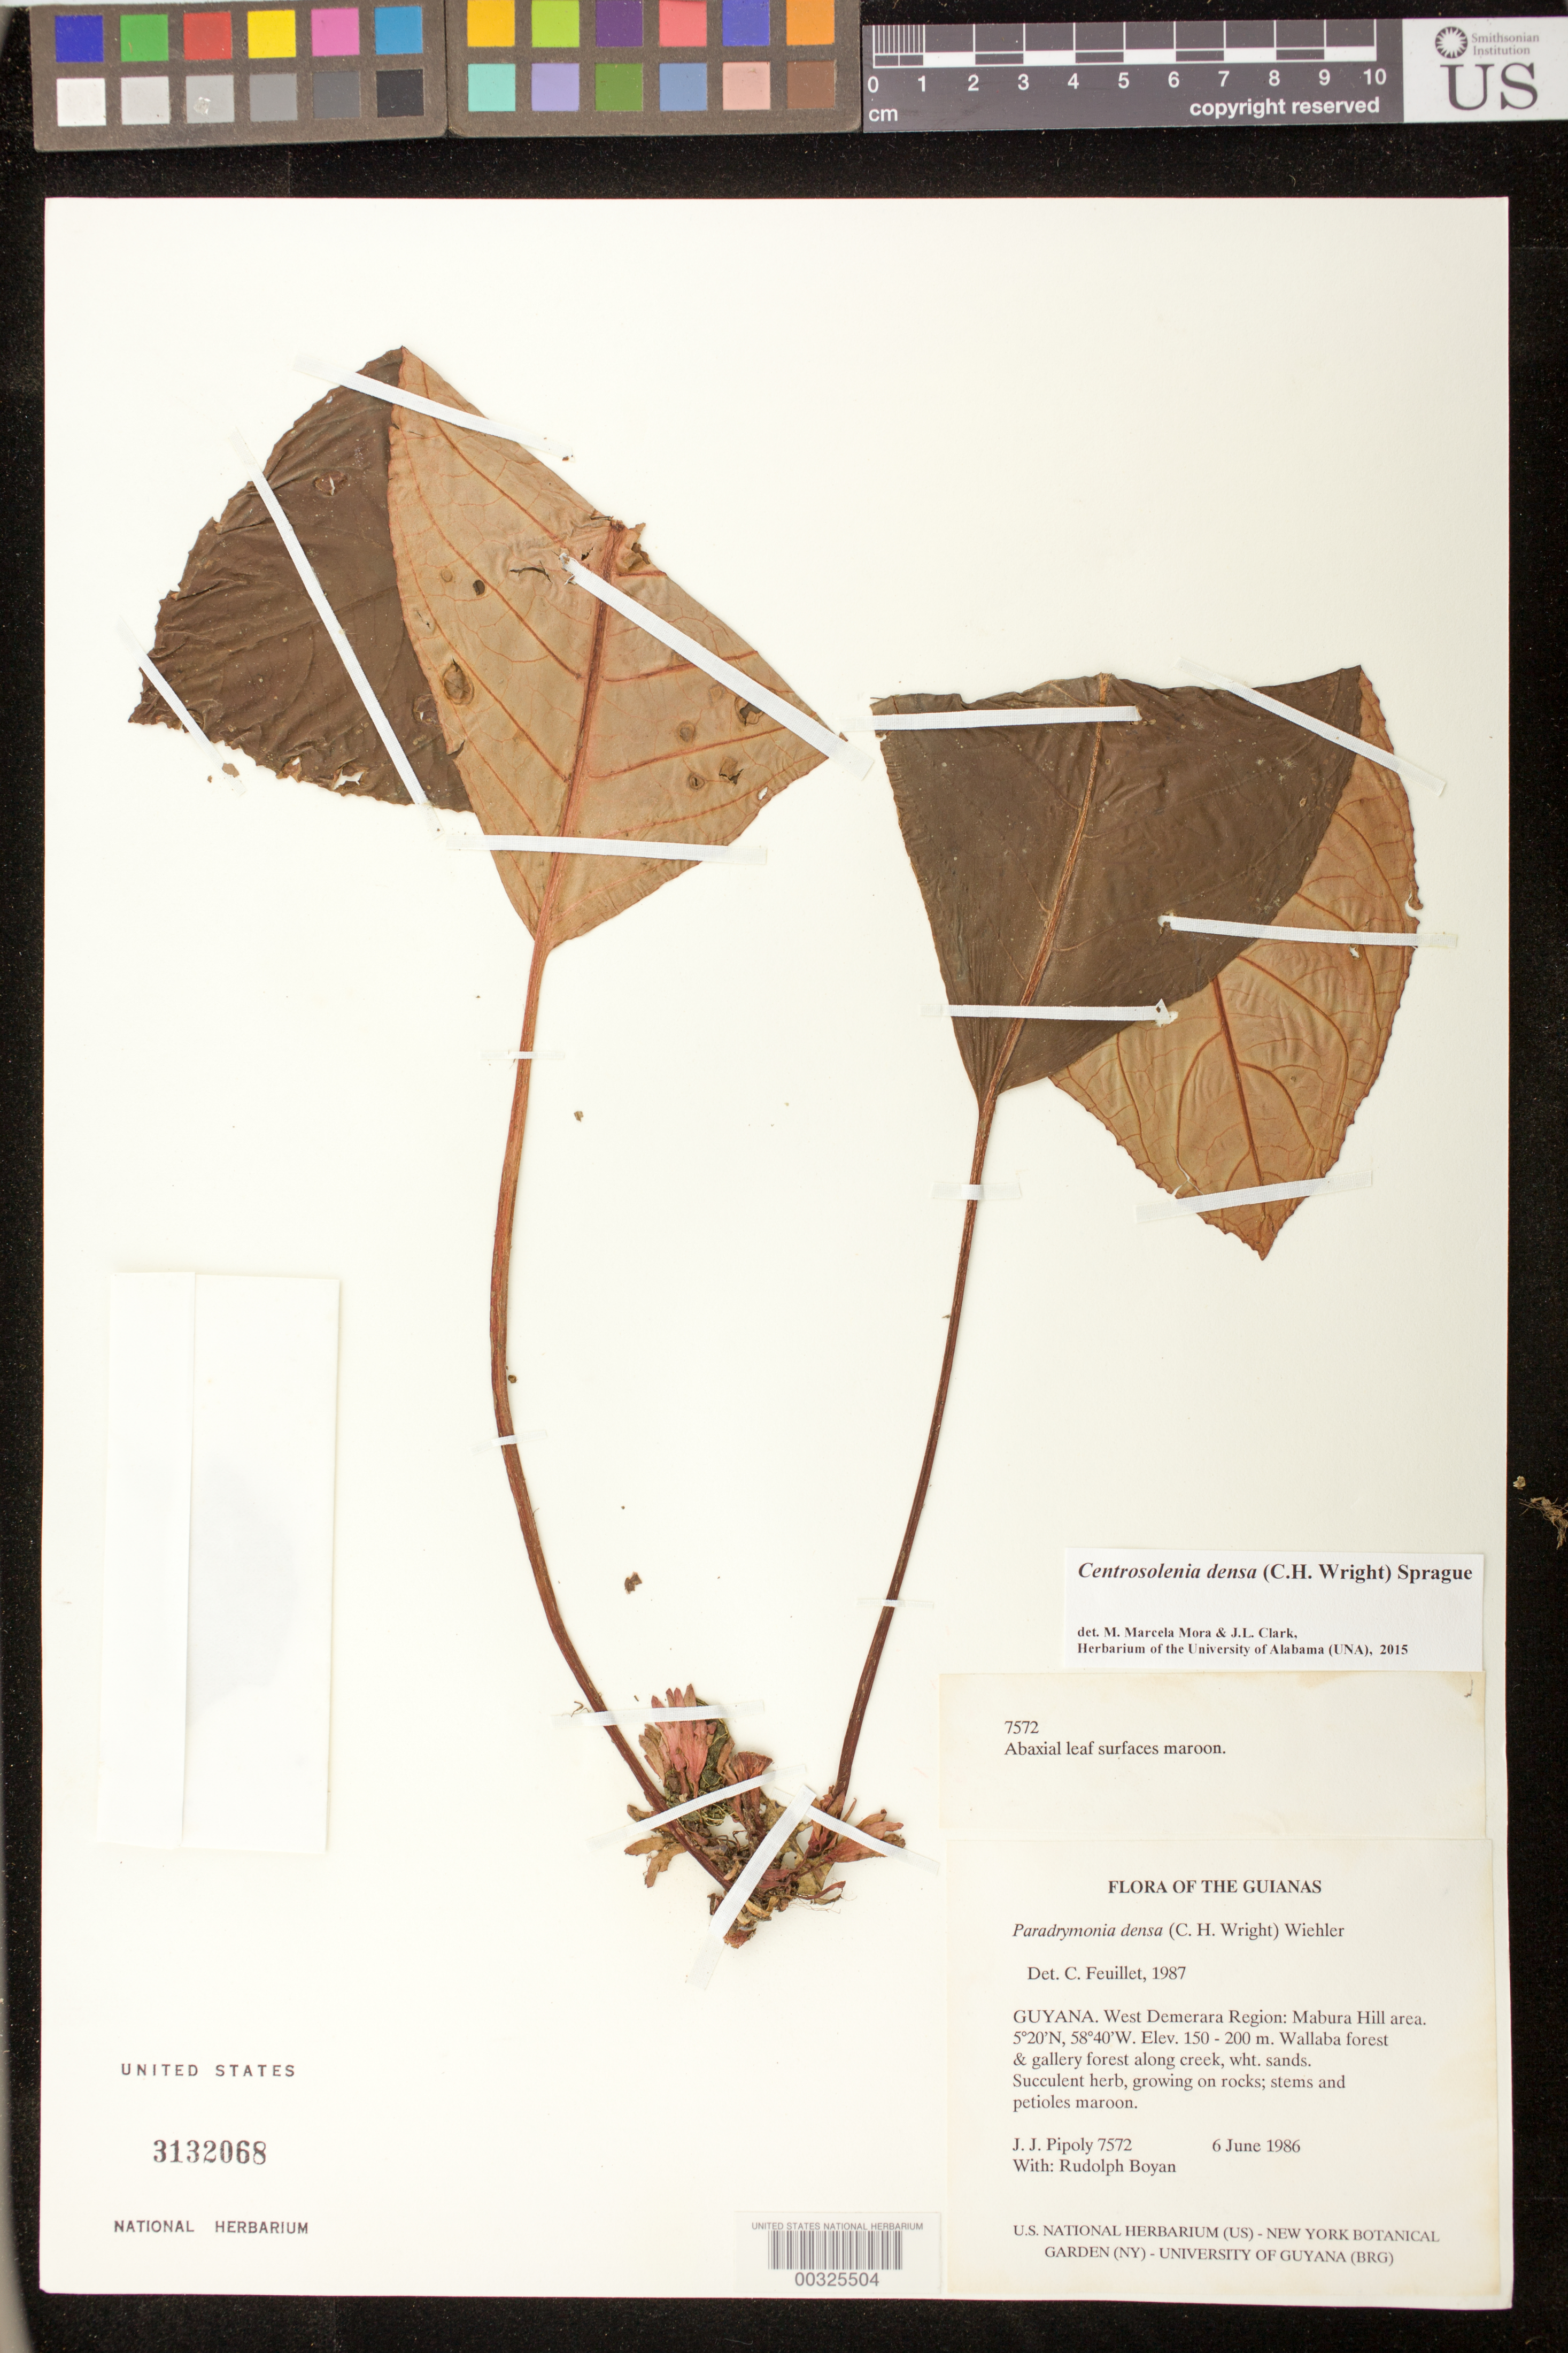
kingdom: Plantae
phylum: Tracheophyta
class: Magnoliopsida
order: Lamiales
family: Gesneriaceae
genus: Centrosolenia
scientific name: Centrosolenia densa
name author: (C.H. Wright) Sprague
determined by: Mora, M. M.; Clark, J. L.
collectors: J. J. Pipoly & R. Boyan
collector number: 7572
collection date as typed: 06 Jun 1986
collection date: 1986-06-06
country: Guyana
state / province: U. Demerara-Berbice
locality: West Demerara region, Mabura Hill area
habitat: Wallaba forest & gallery forest along creek, white sands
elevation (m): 150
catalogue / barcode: US 3132068